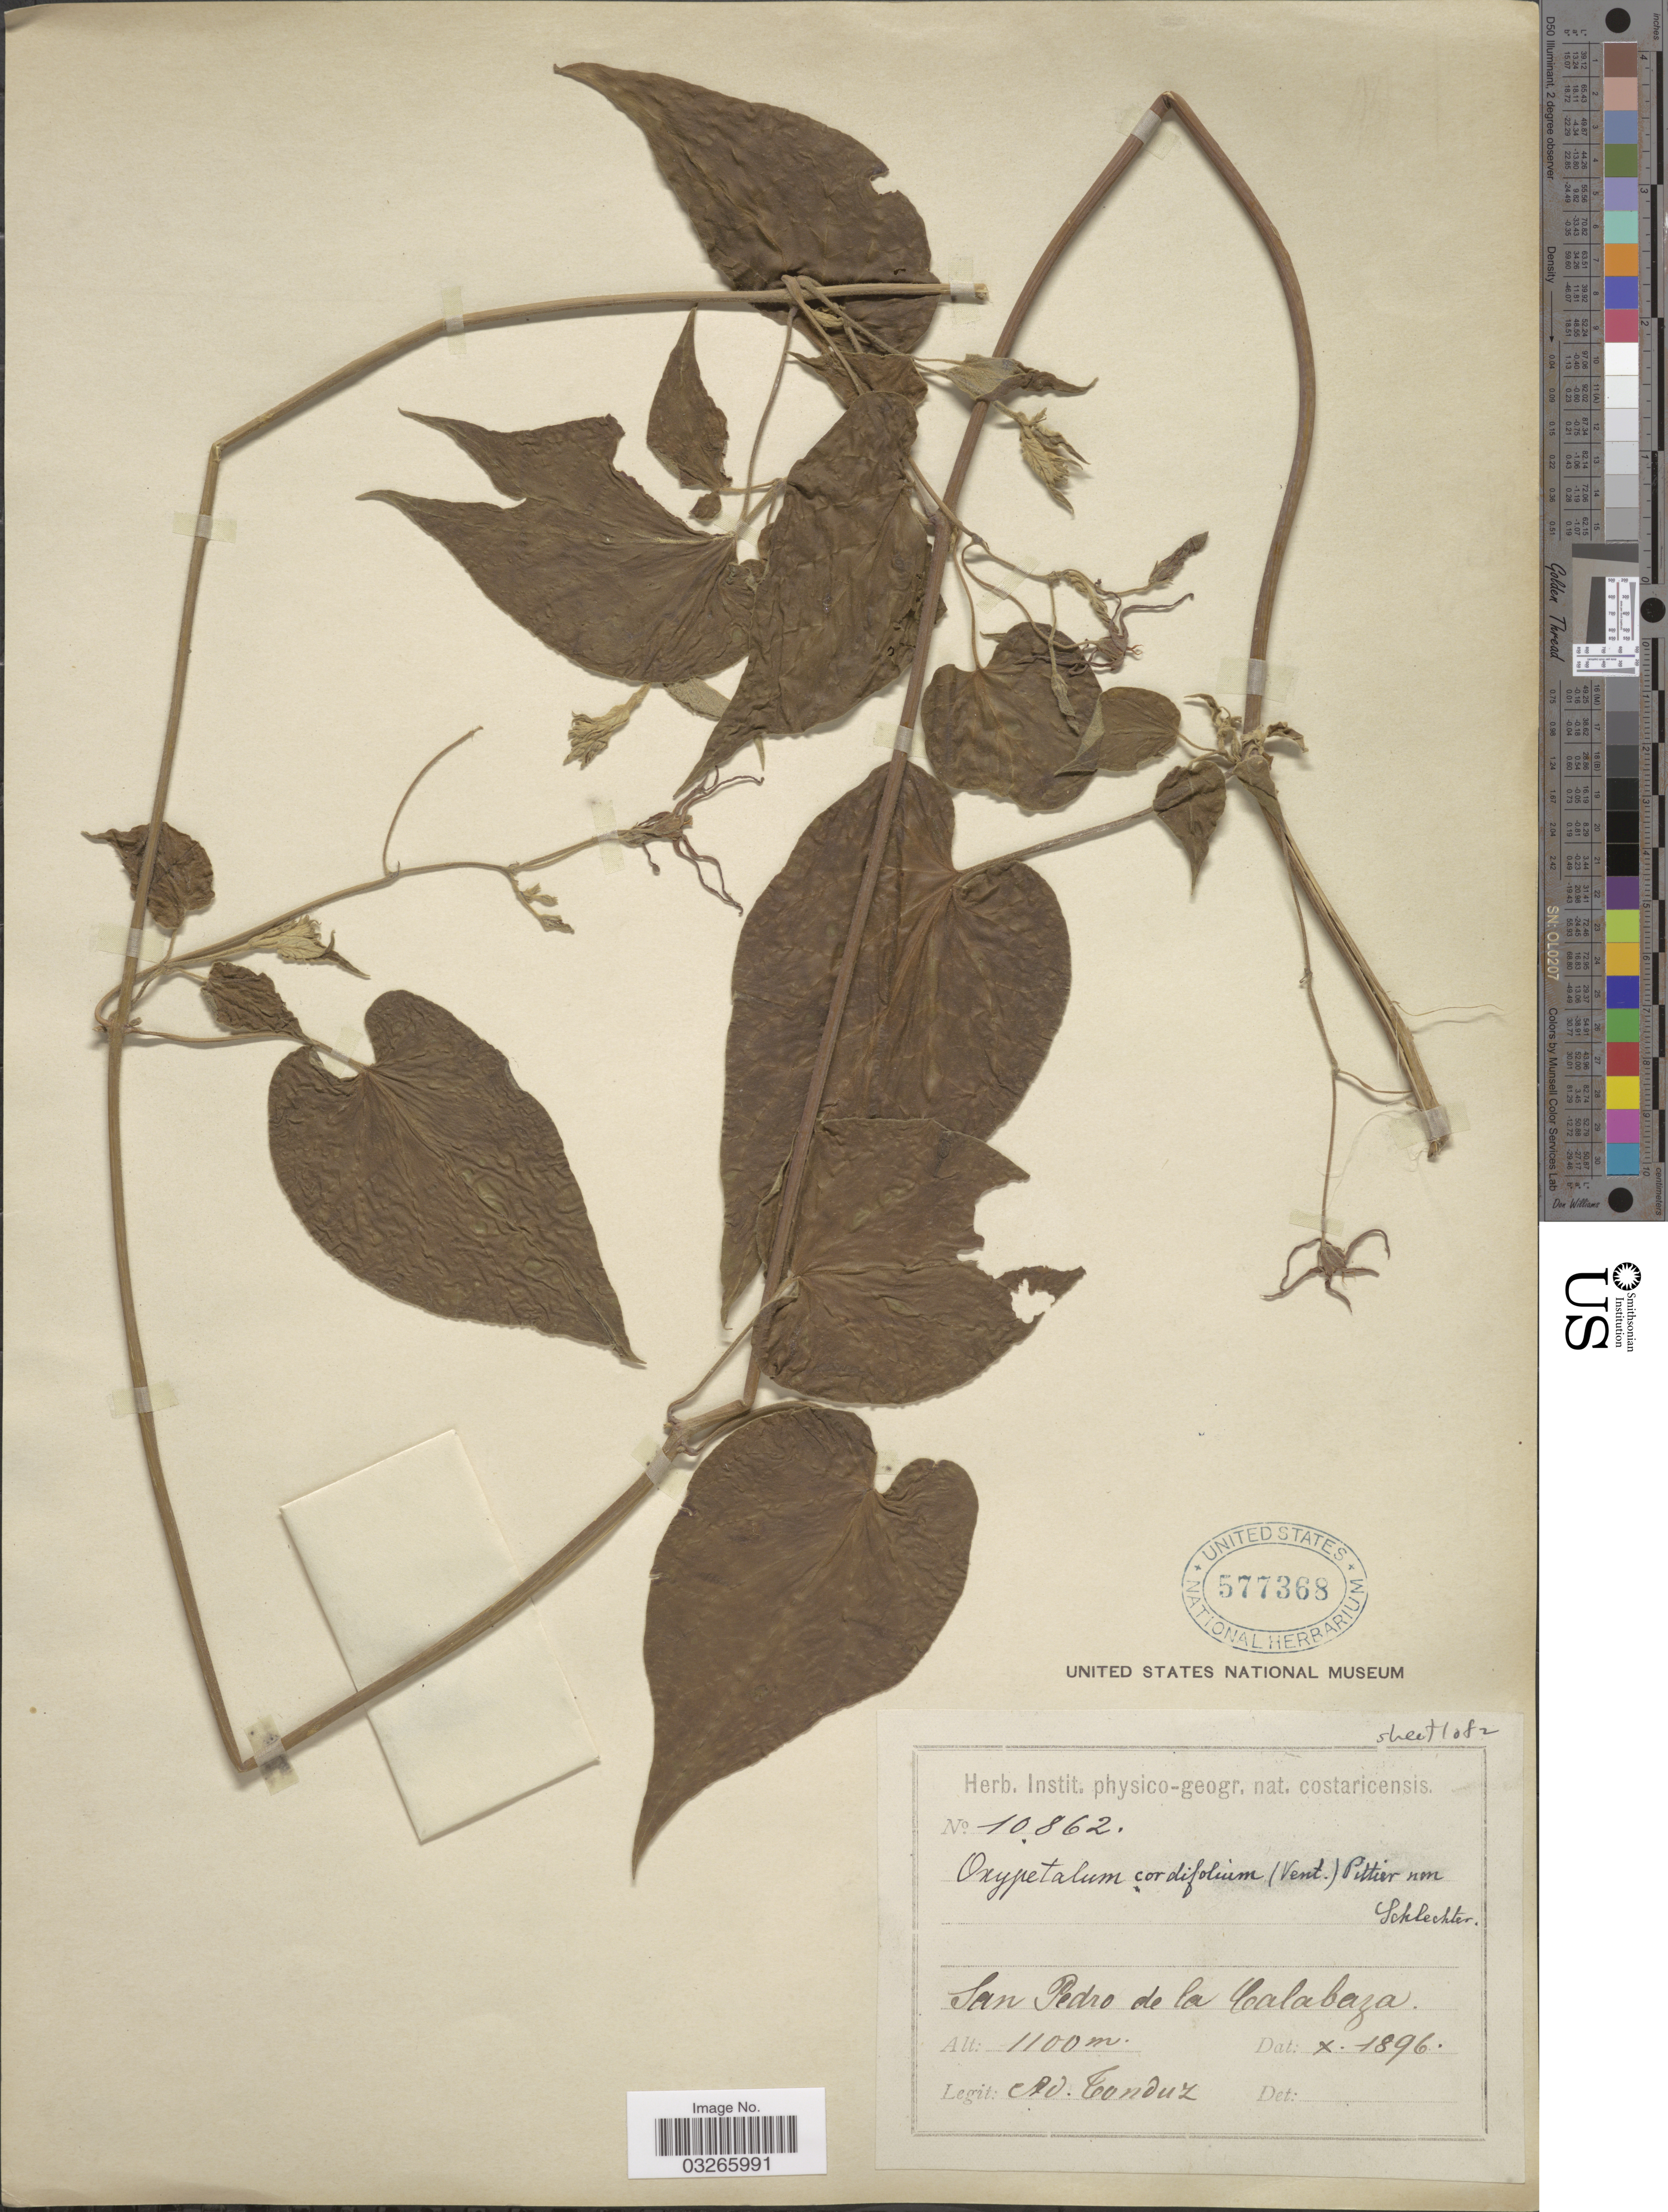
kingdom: Plantae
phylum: Tracheophyta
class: Magnoliopsida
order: Gentianales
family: Apocynaceae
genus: Oxypetalum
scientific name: Oxypetalum cordifolium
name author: (Vent.) Schltr.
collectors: A. Tonduz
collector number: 10862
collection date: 1896-10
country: Costa Rica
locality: San Pedro de la Calabaza.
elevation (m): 1100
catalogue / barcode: US 577368